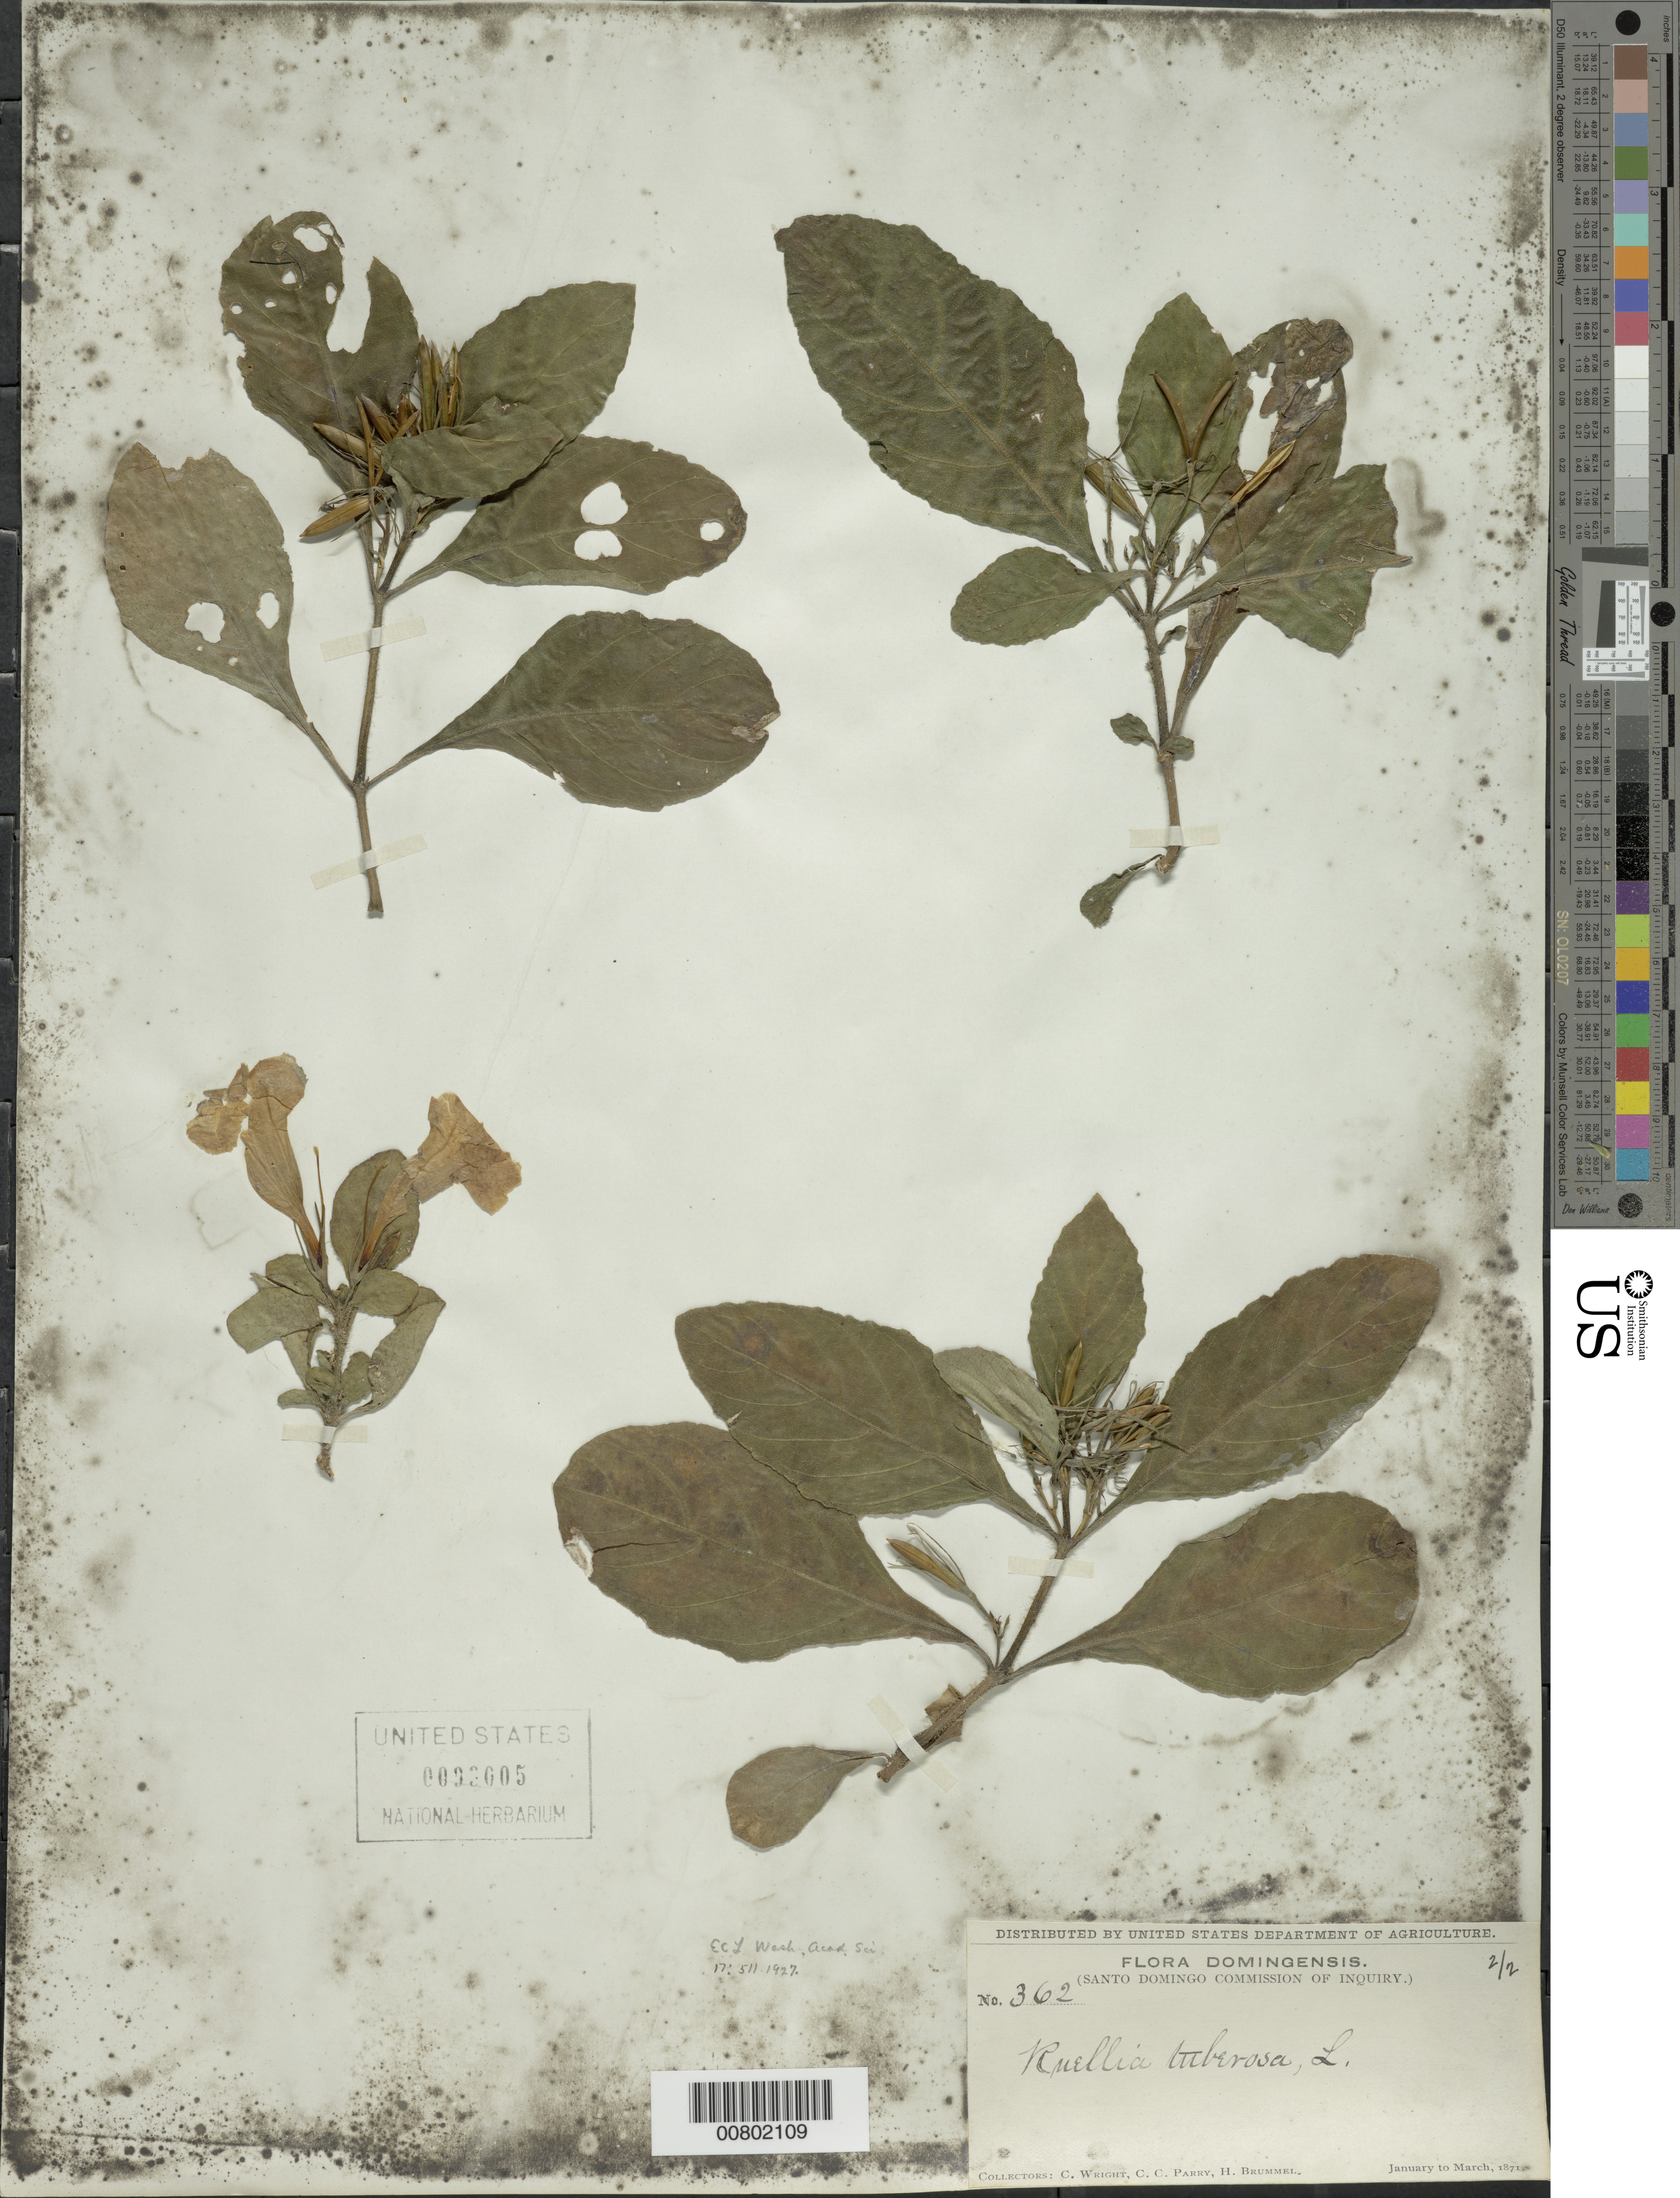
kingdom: Plantae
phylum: Tracheophyta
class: Magnoliopsida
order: Lamiales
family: Acanthaceae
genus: Ruellia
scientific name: Ruellia tuberosa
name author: L.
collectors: C. Wright, C. C. Parry & H. Brummel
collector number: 362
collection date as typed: Jan 1871 to -- Mar 1871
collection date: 1871-01/1871-03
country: Dominican Republic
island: Hispaniola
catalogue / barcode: US 93005